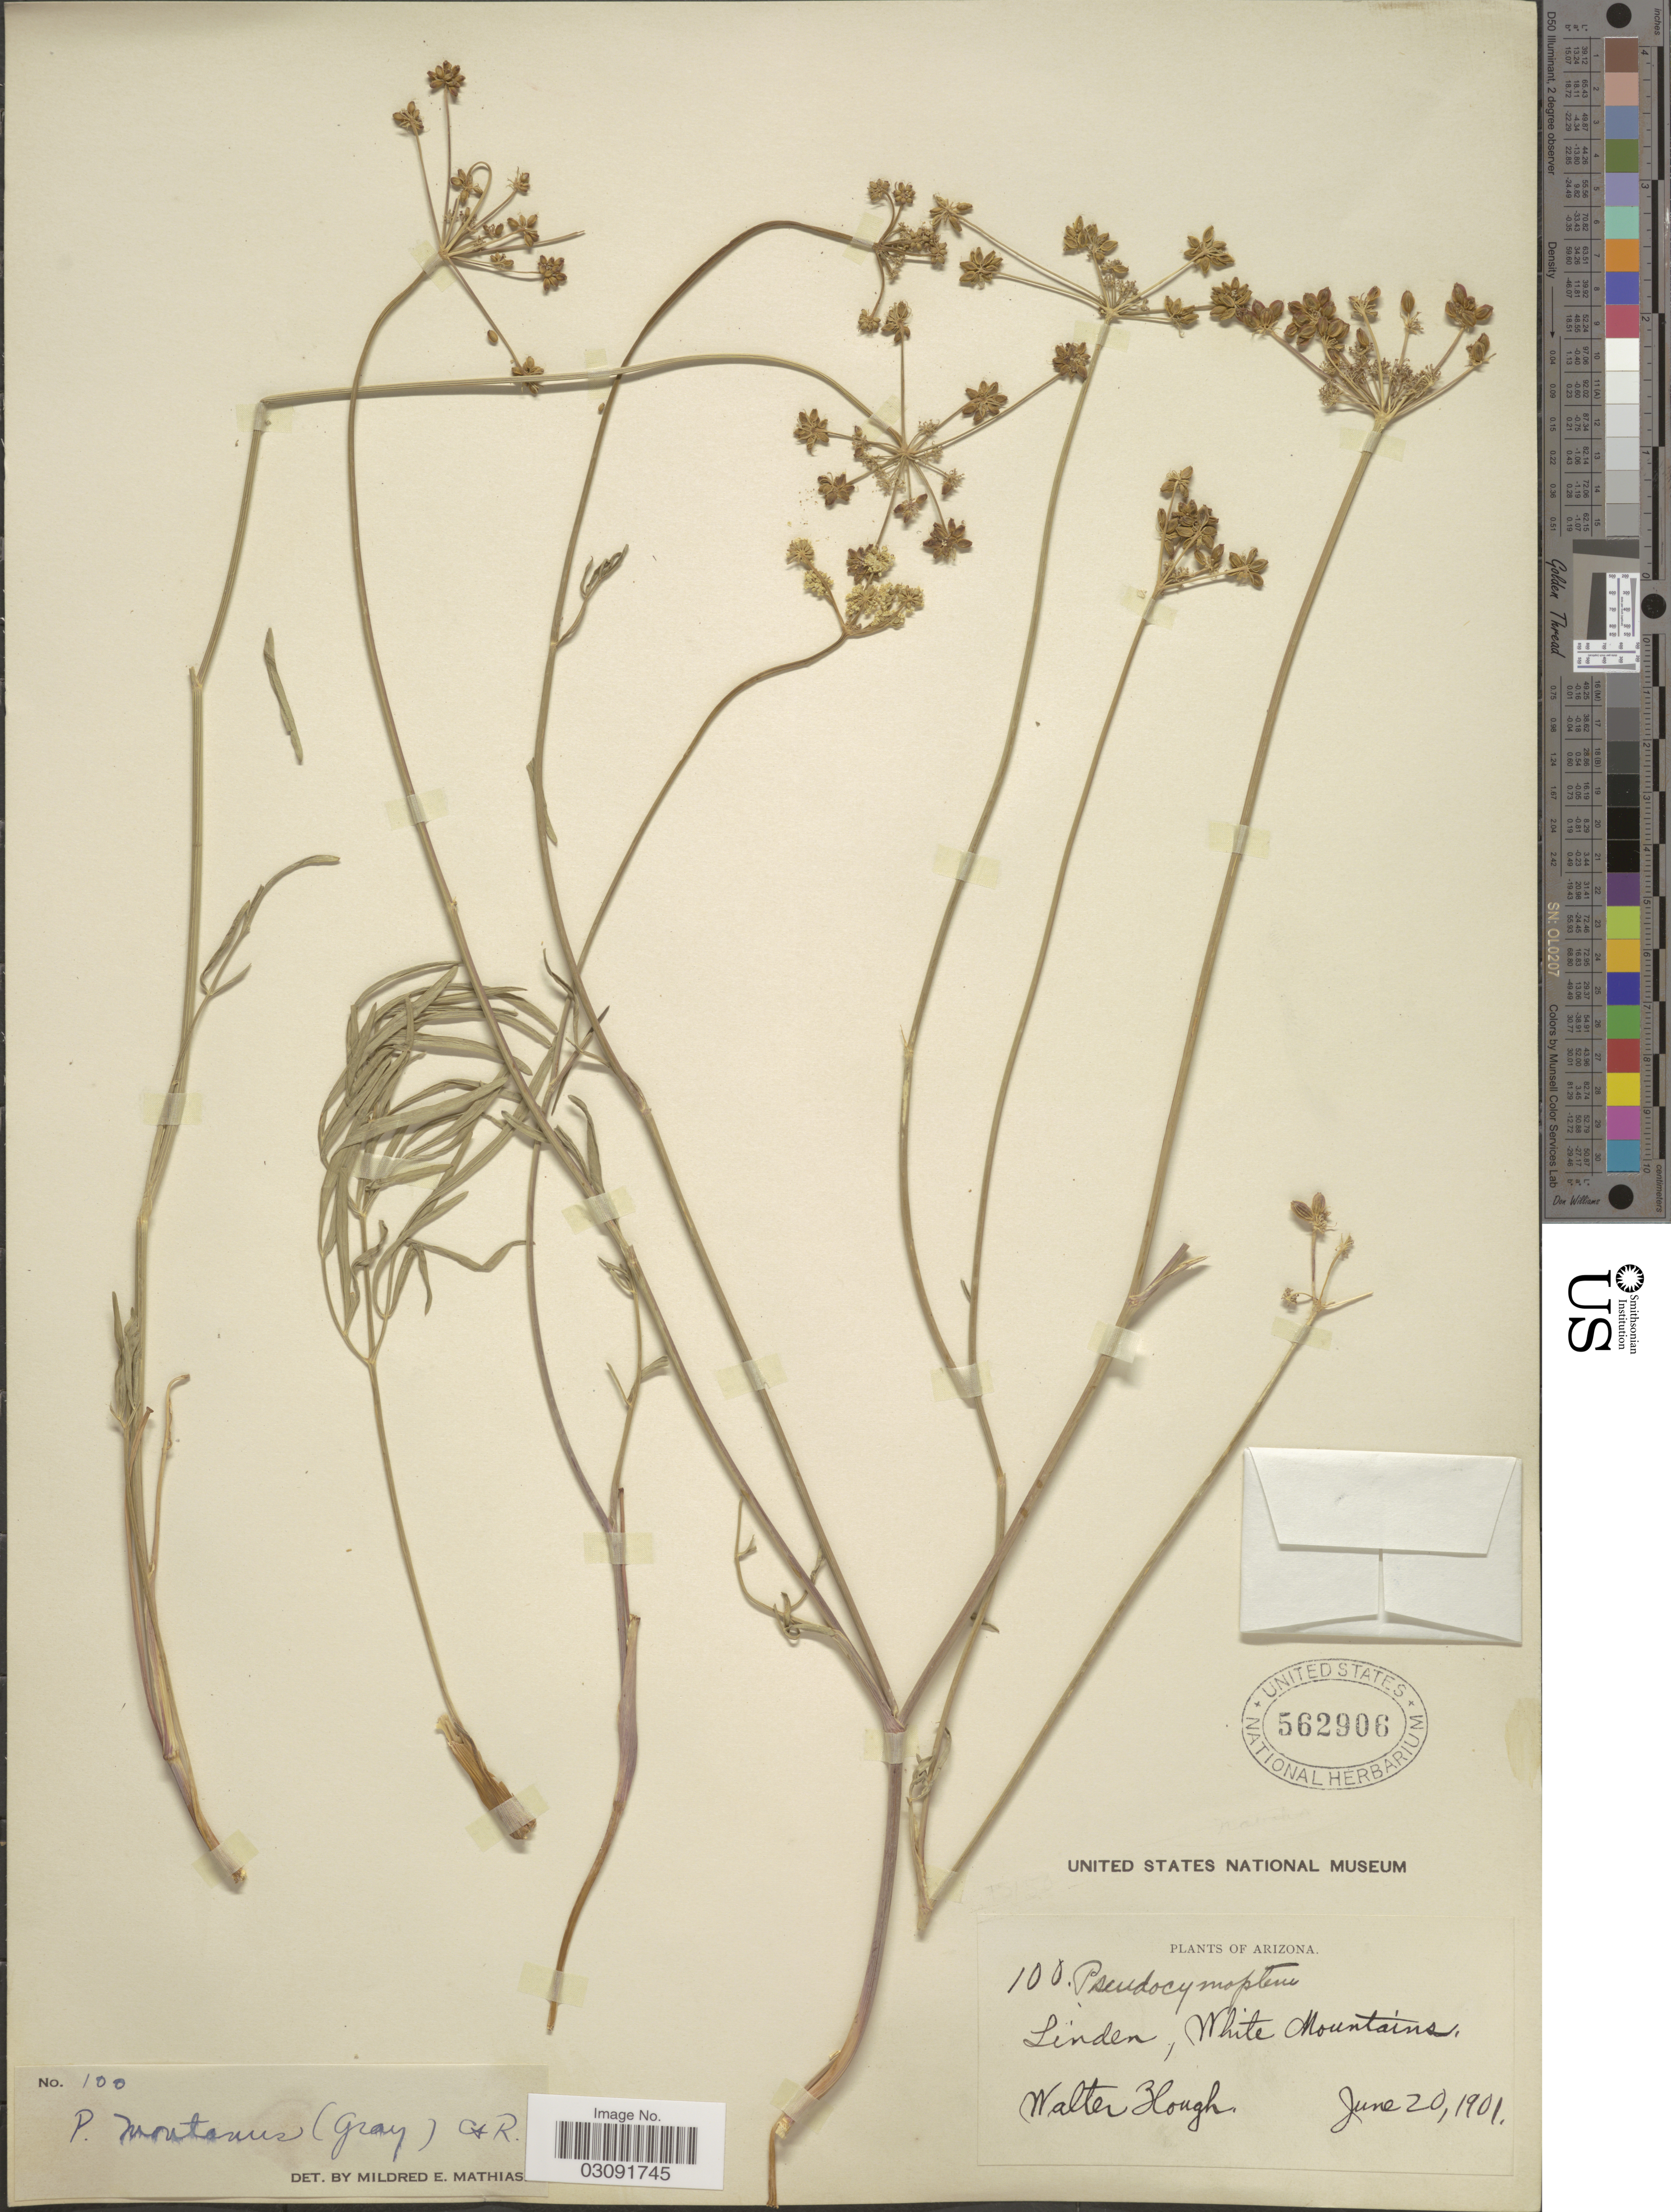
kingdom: Plantae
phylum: Tracheophyta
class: Magnoliopsida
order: Apiales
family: Apiaceae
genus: Pseudocymopterus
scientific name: Pseudocymopterus montanus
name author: (A. Gray) J.M. Coult. & Rose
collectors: W. Hough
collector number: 100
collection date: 1901-06-20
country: United States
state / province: Arizona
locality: Linden, White Mountains.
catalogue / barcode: US 562906